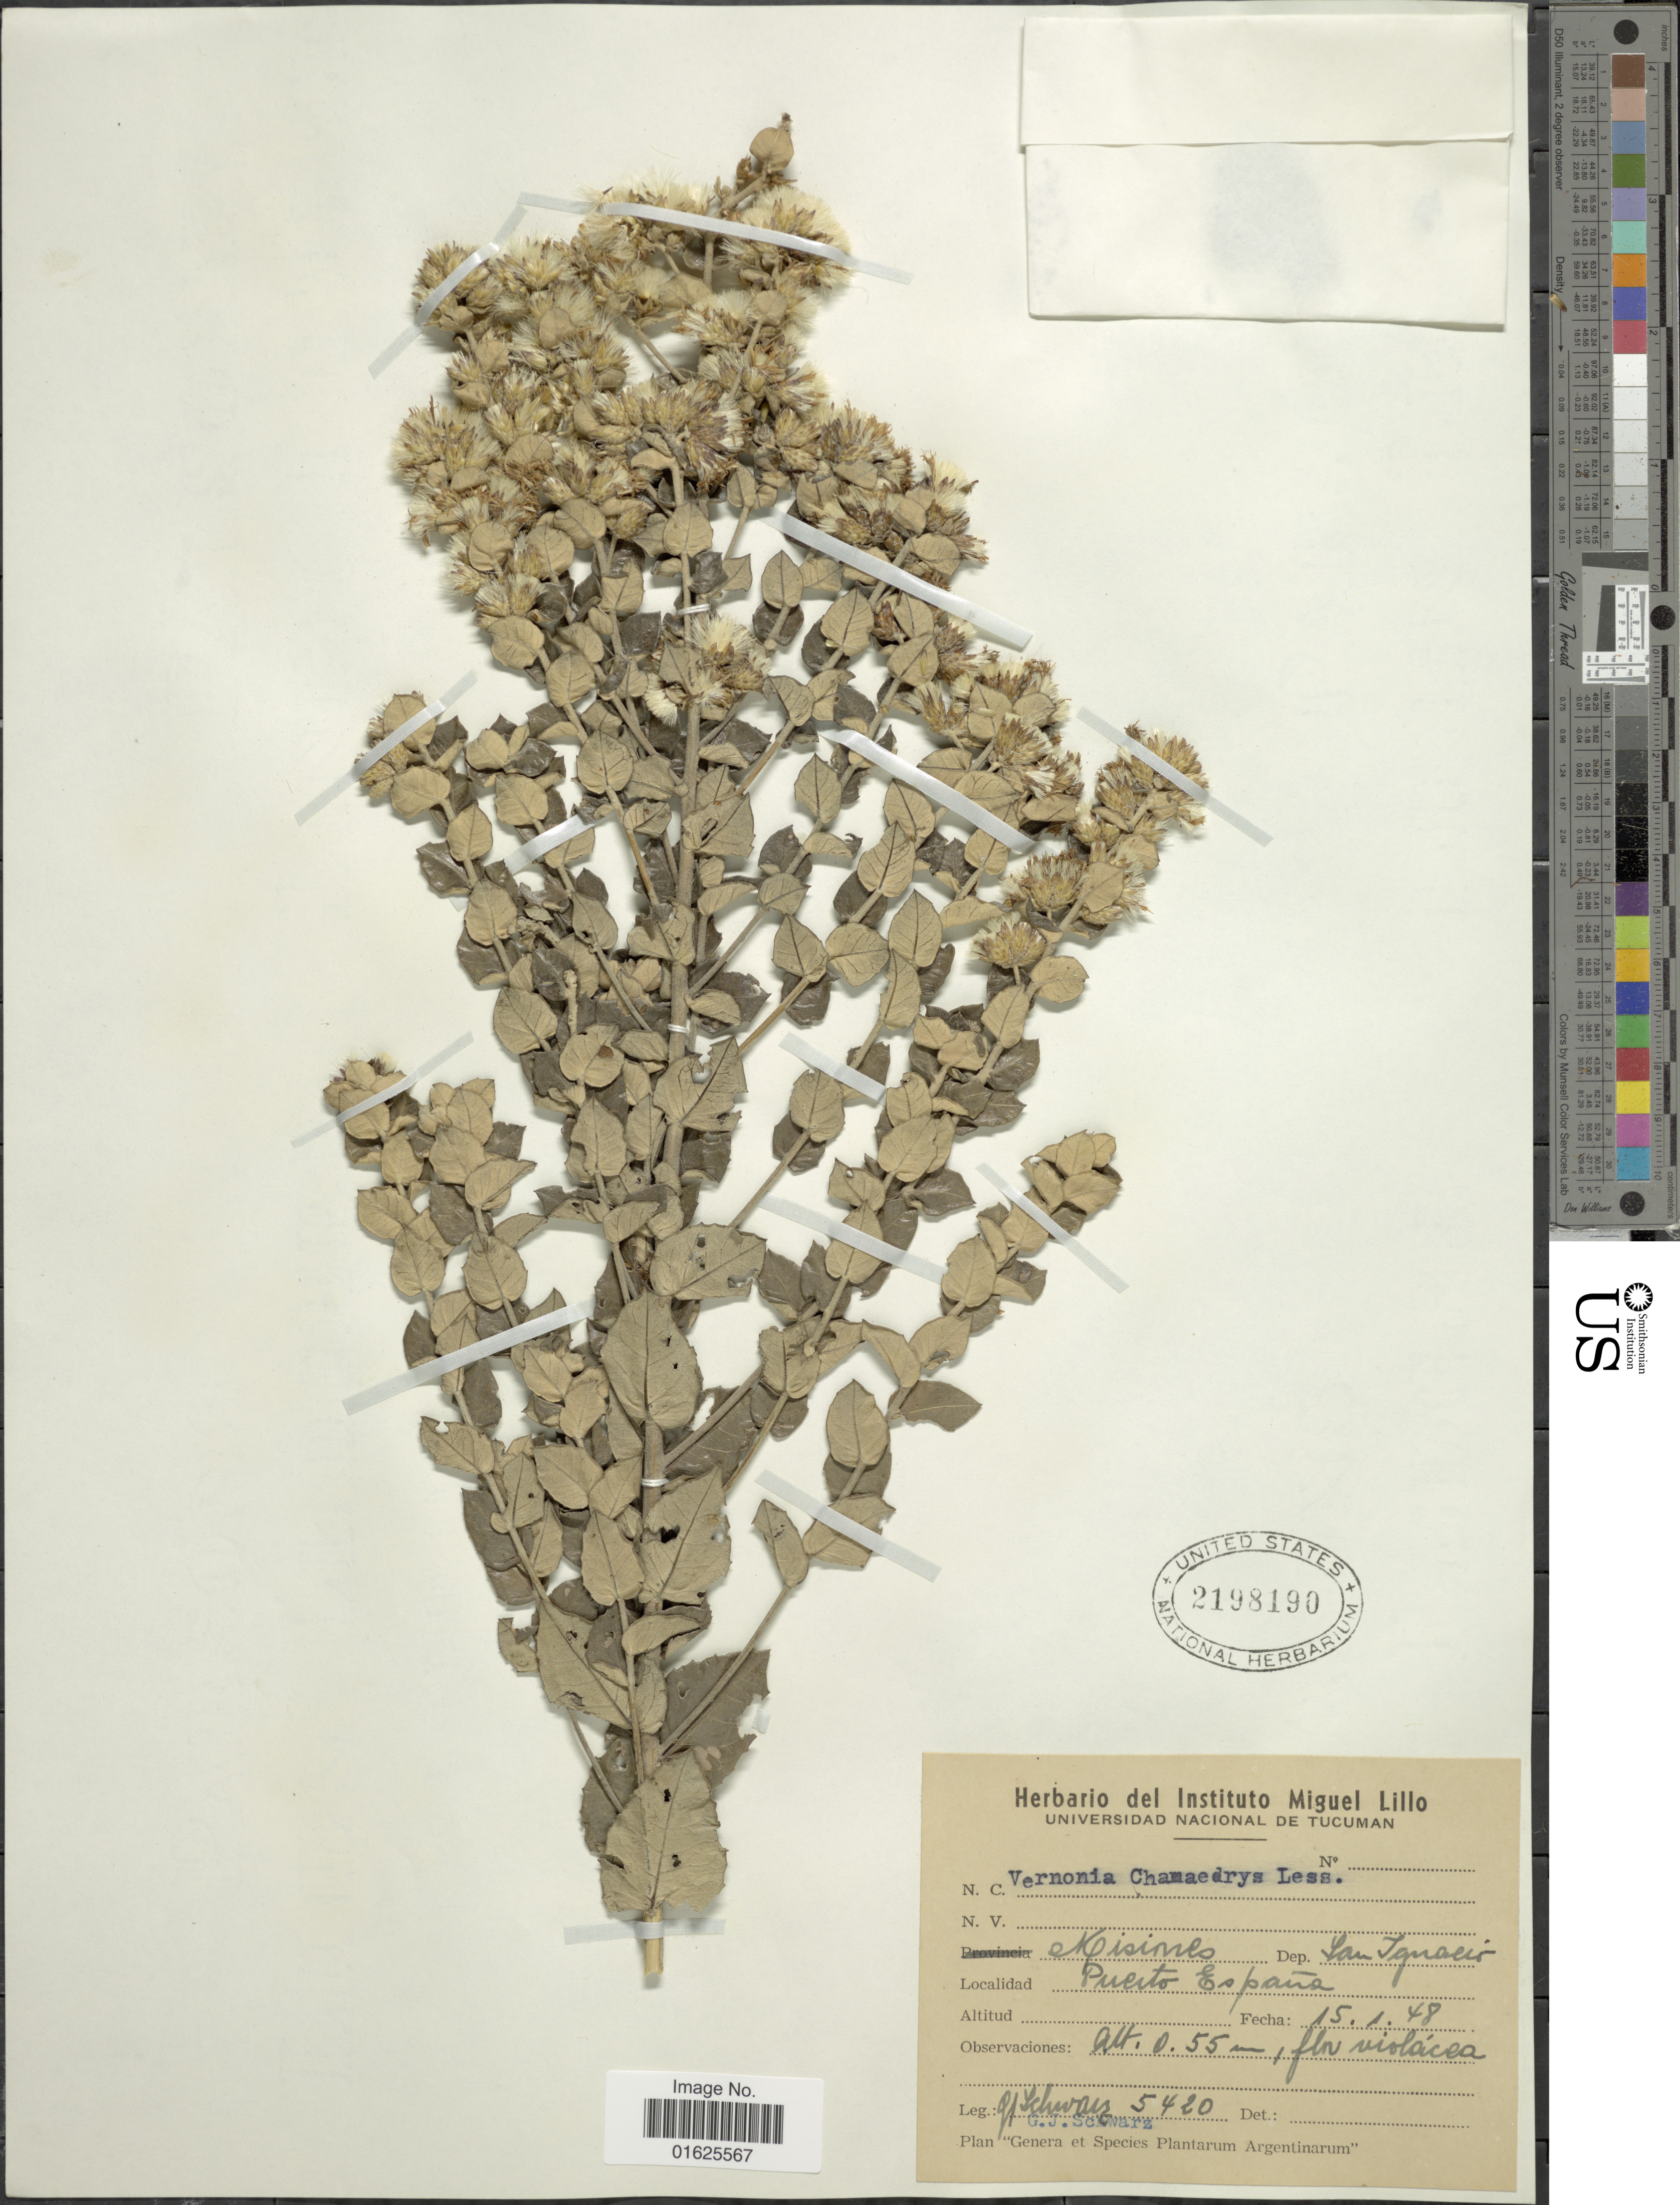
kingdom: Plantae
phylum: Tracheophyta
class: Magnoliopsida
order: Asterales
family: Asteraceae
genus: Vernonanthura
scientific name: Vernonanthura chamaedrys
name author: (Less.) H. Rob.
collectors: G. J. Schwarz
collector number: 5420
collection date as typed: Transcribed d/m/y: 15/1/48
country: Argentina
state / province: Misiones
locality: Dep. San Ignacio, Puerto España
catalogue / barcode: US 2198190